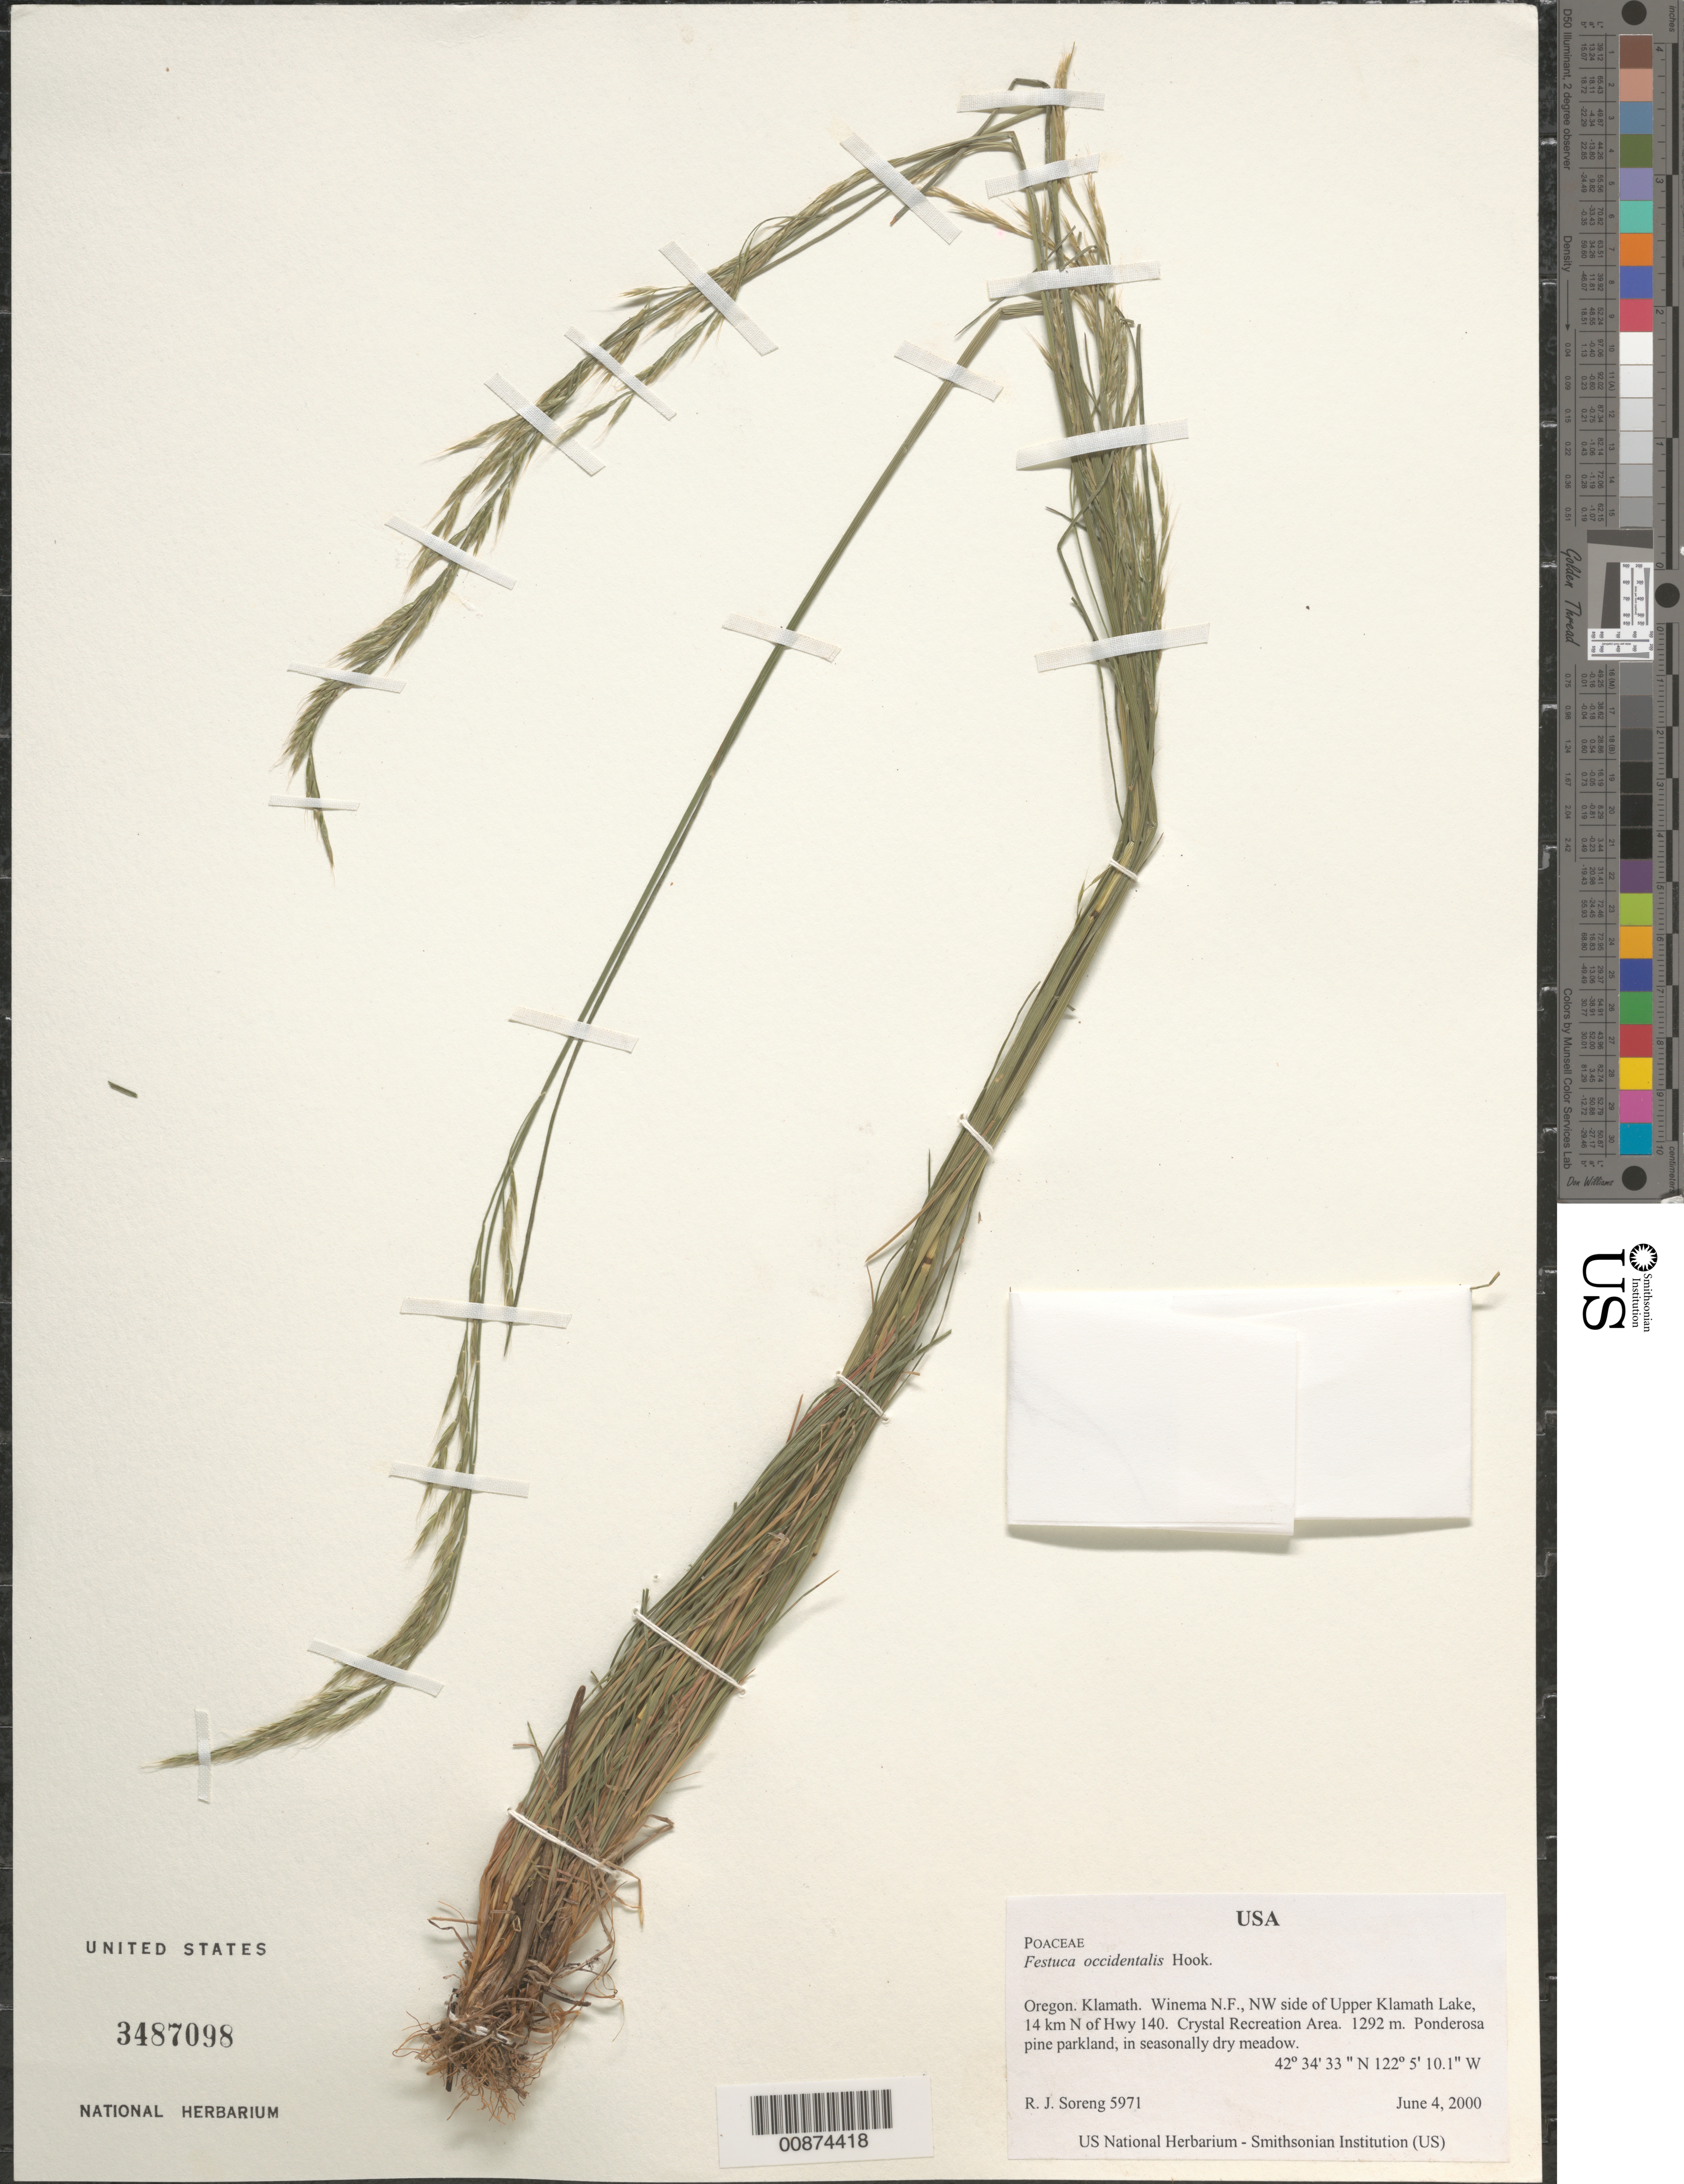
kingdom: Plantae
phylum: Tracheophyta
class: Liliopsida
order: Poales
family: Poaceae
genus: Festuca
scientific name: Festuca occidentalis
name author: Hook.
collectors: R. J. Soreng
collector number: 5971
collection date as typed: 04 Jun 2000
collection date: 2000-06-04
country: United States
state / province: Oregon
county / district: Klamath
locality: Winema N.F., NW side of Upper Klamath Lake, 14 km N of Hwy 140. Crystal Recreation Area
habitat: Ponderosa pine parkland, in seasonally dry meadow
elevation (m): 1292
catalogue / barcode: US 3487098